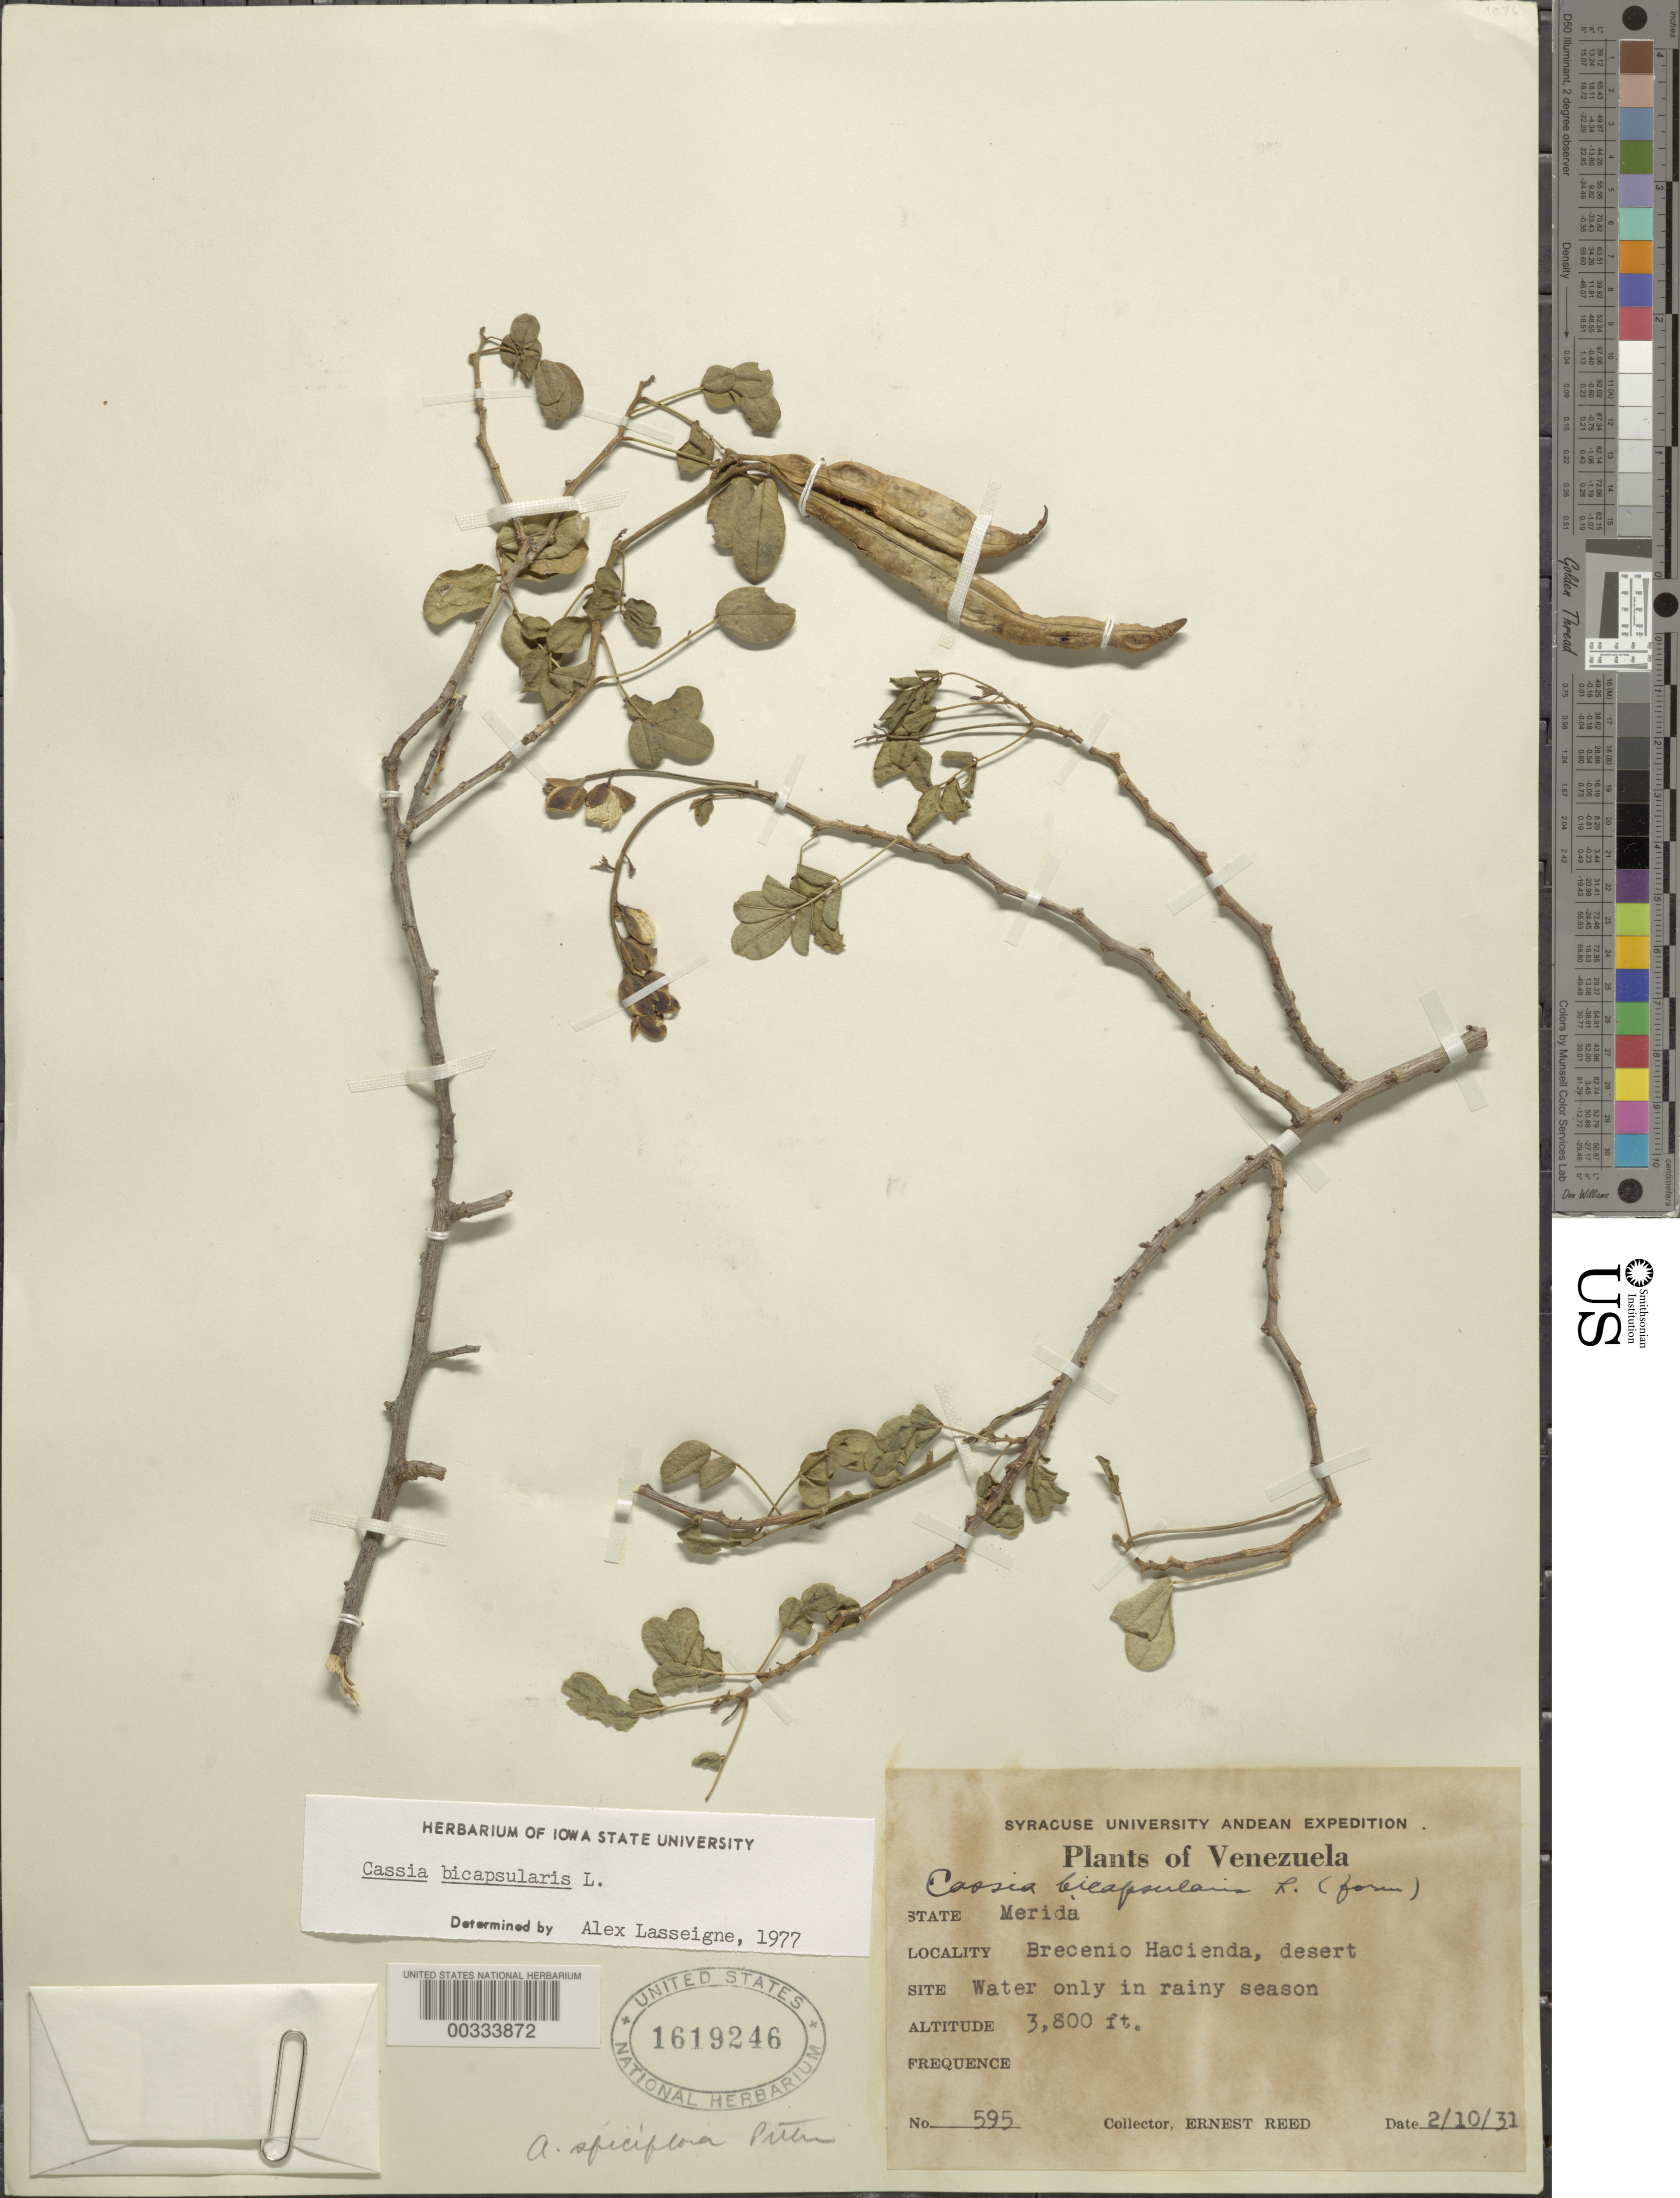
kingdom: Plantae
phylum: Tracheophyta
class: Magnoliopsida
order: Fabales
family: Fabaceae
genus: Senna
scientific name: Senna bicapsularis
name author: (L.) Roxb.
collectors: E. Reed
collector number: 595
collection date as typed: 10 Feb 1931 or 02 Oct 1931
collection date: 1931-02-10 or 1931-10-02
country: Venezuela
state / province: Mérida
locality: Brecenio hacienda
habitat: Desert, water only in the rainy season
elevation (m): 1158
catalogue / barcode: US 1619246